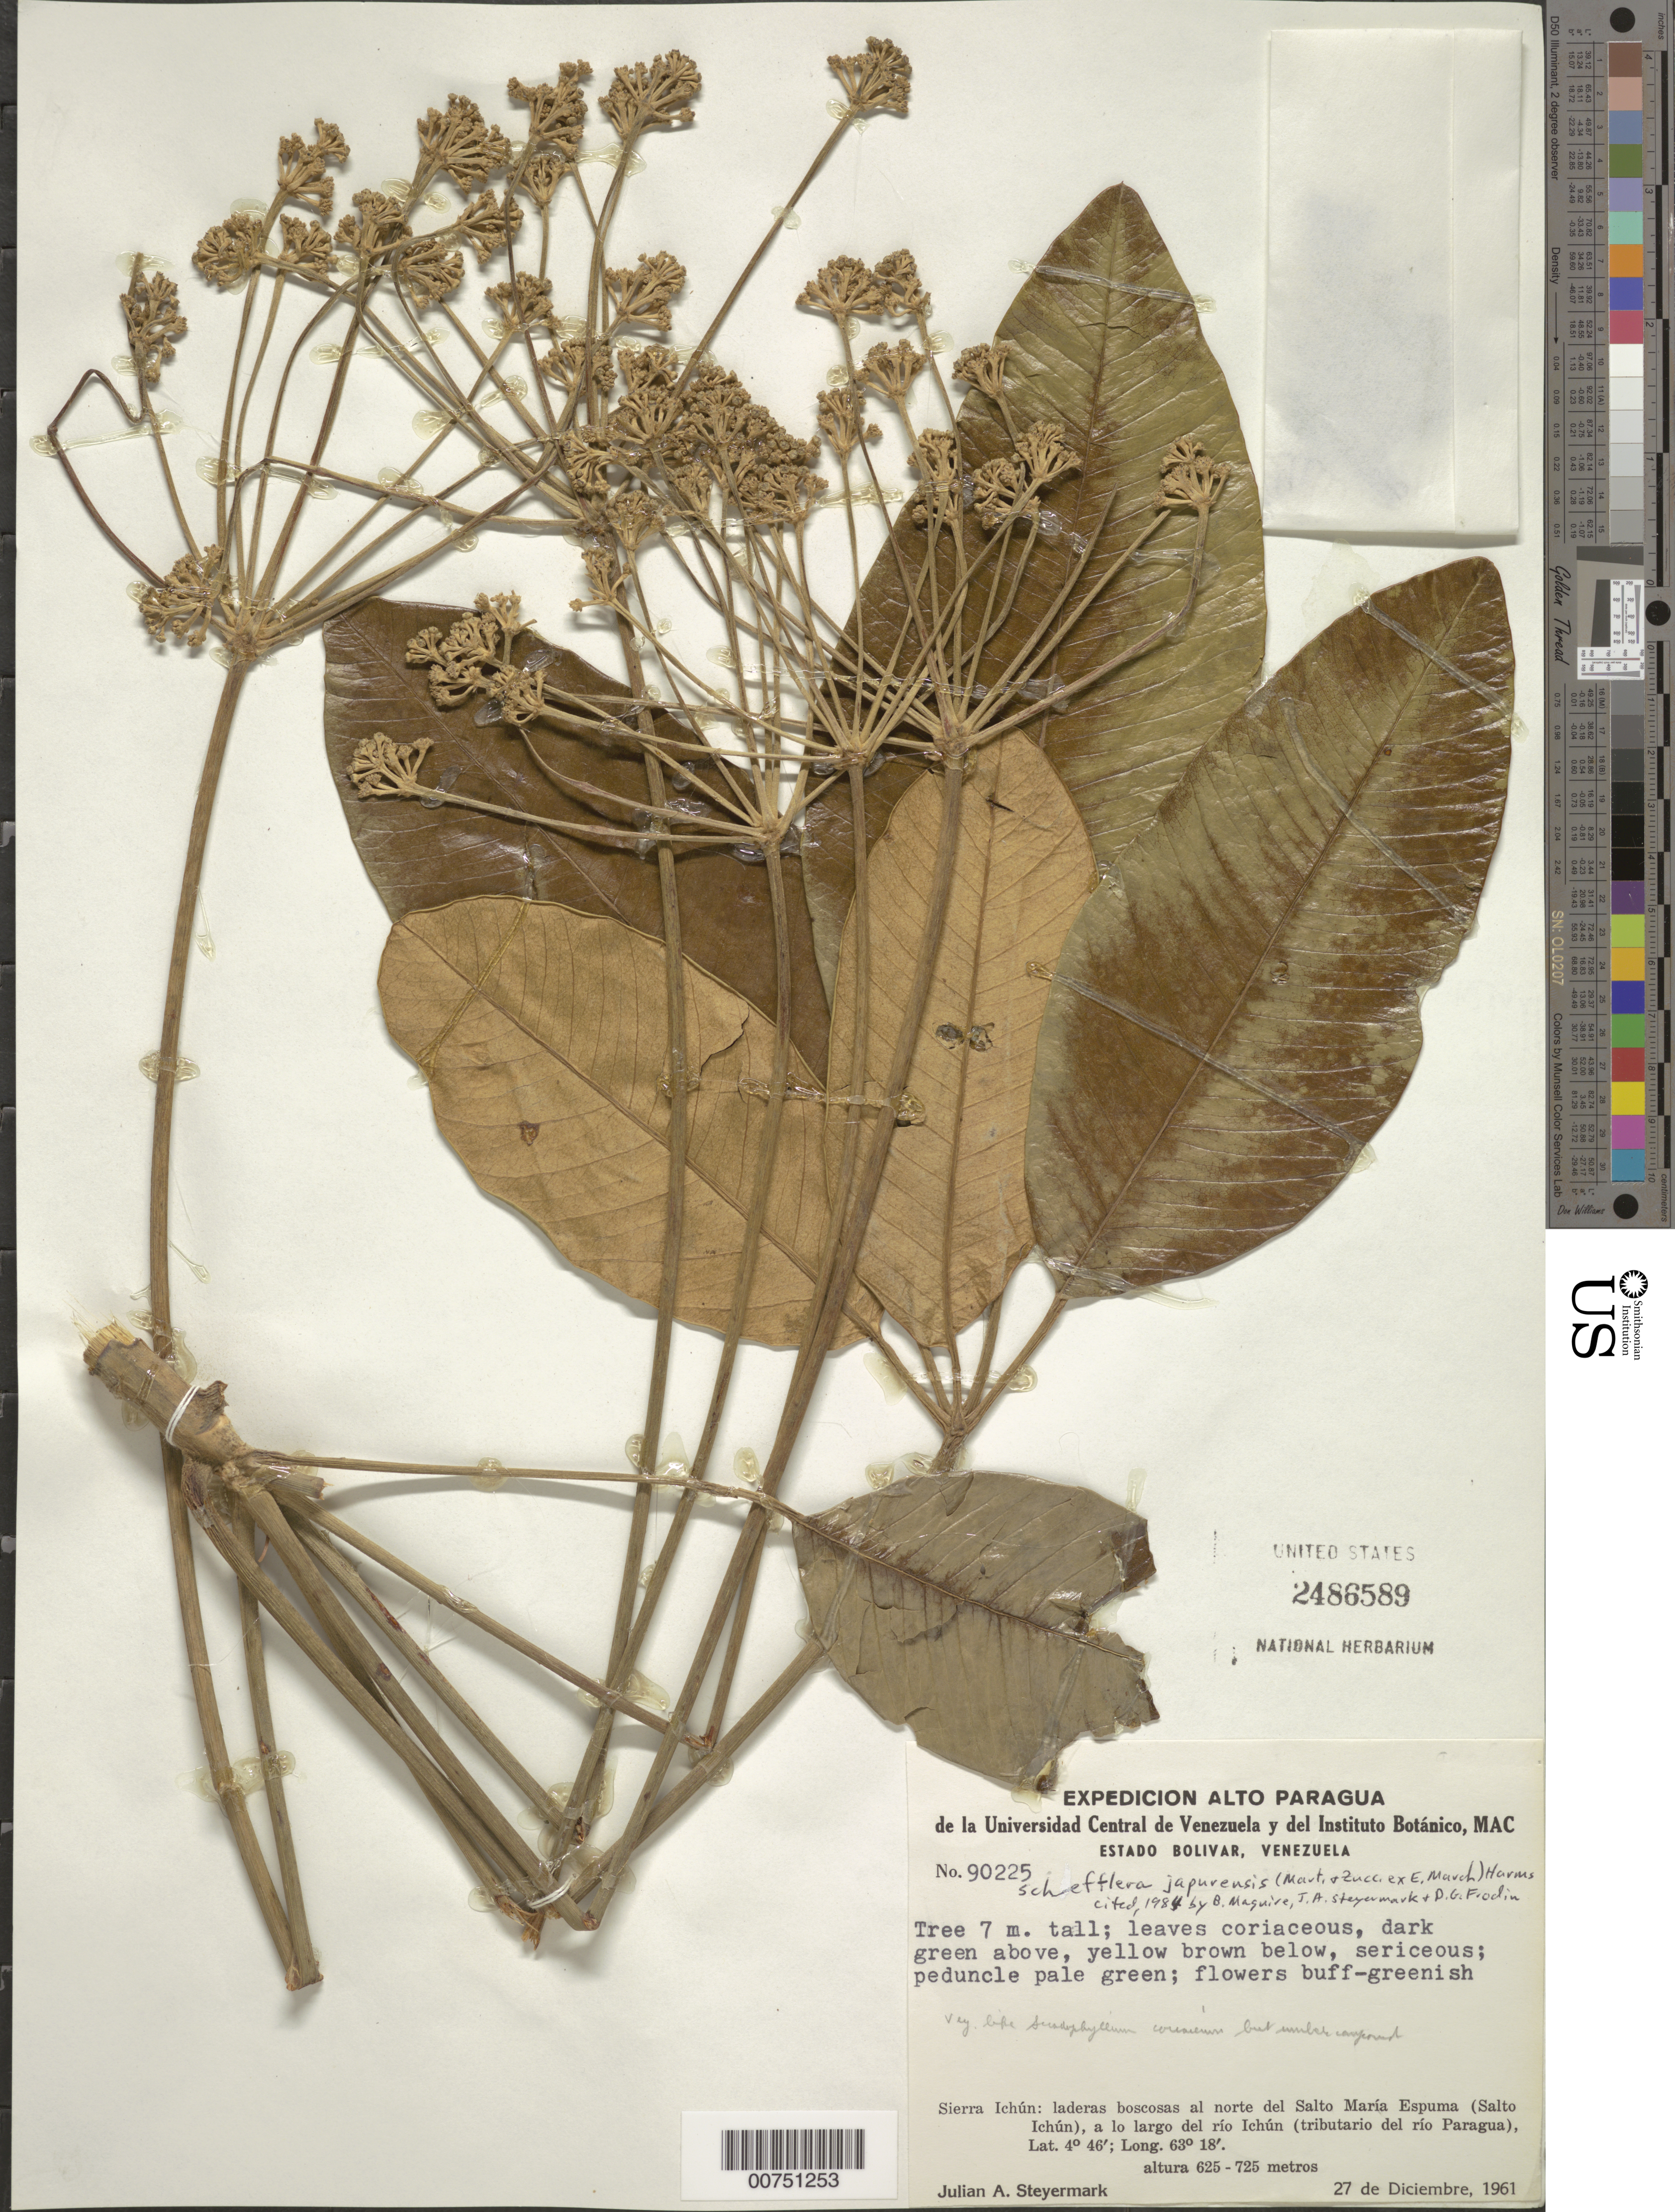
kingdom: Plantae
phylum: Tracheophyta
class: Magnoliopsida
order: Apiales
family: Araliaceae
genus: Schefflera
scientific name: Schefflera japurensis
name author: (Mart. & Zucc. ex Marchal) Harms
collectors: J. Steyermark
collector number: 90225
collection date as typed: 27-Dec-61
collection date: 1961-12-27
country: Venezuela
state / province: Bolívar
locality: Sierra Ichún, N del Salto María Espuma (Salto Ichún) del Río Ichún (tributary of río Paragua)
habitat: Laderas boscosas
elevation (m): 625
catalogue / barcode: US 2486589